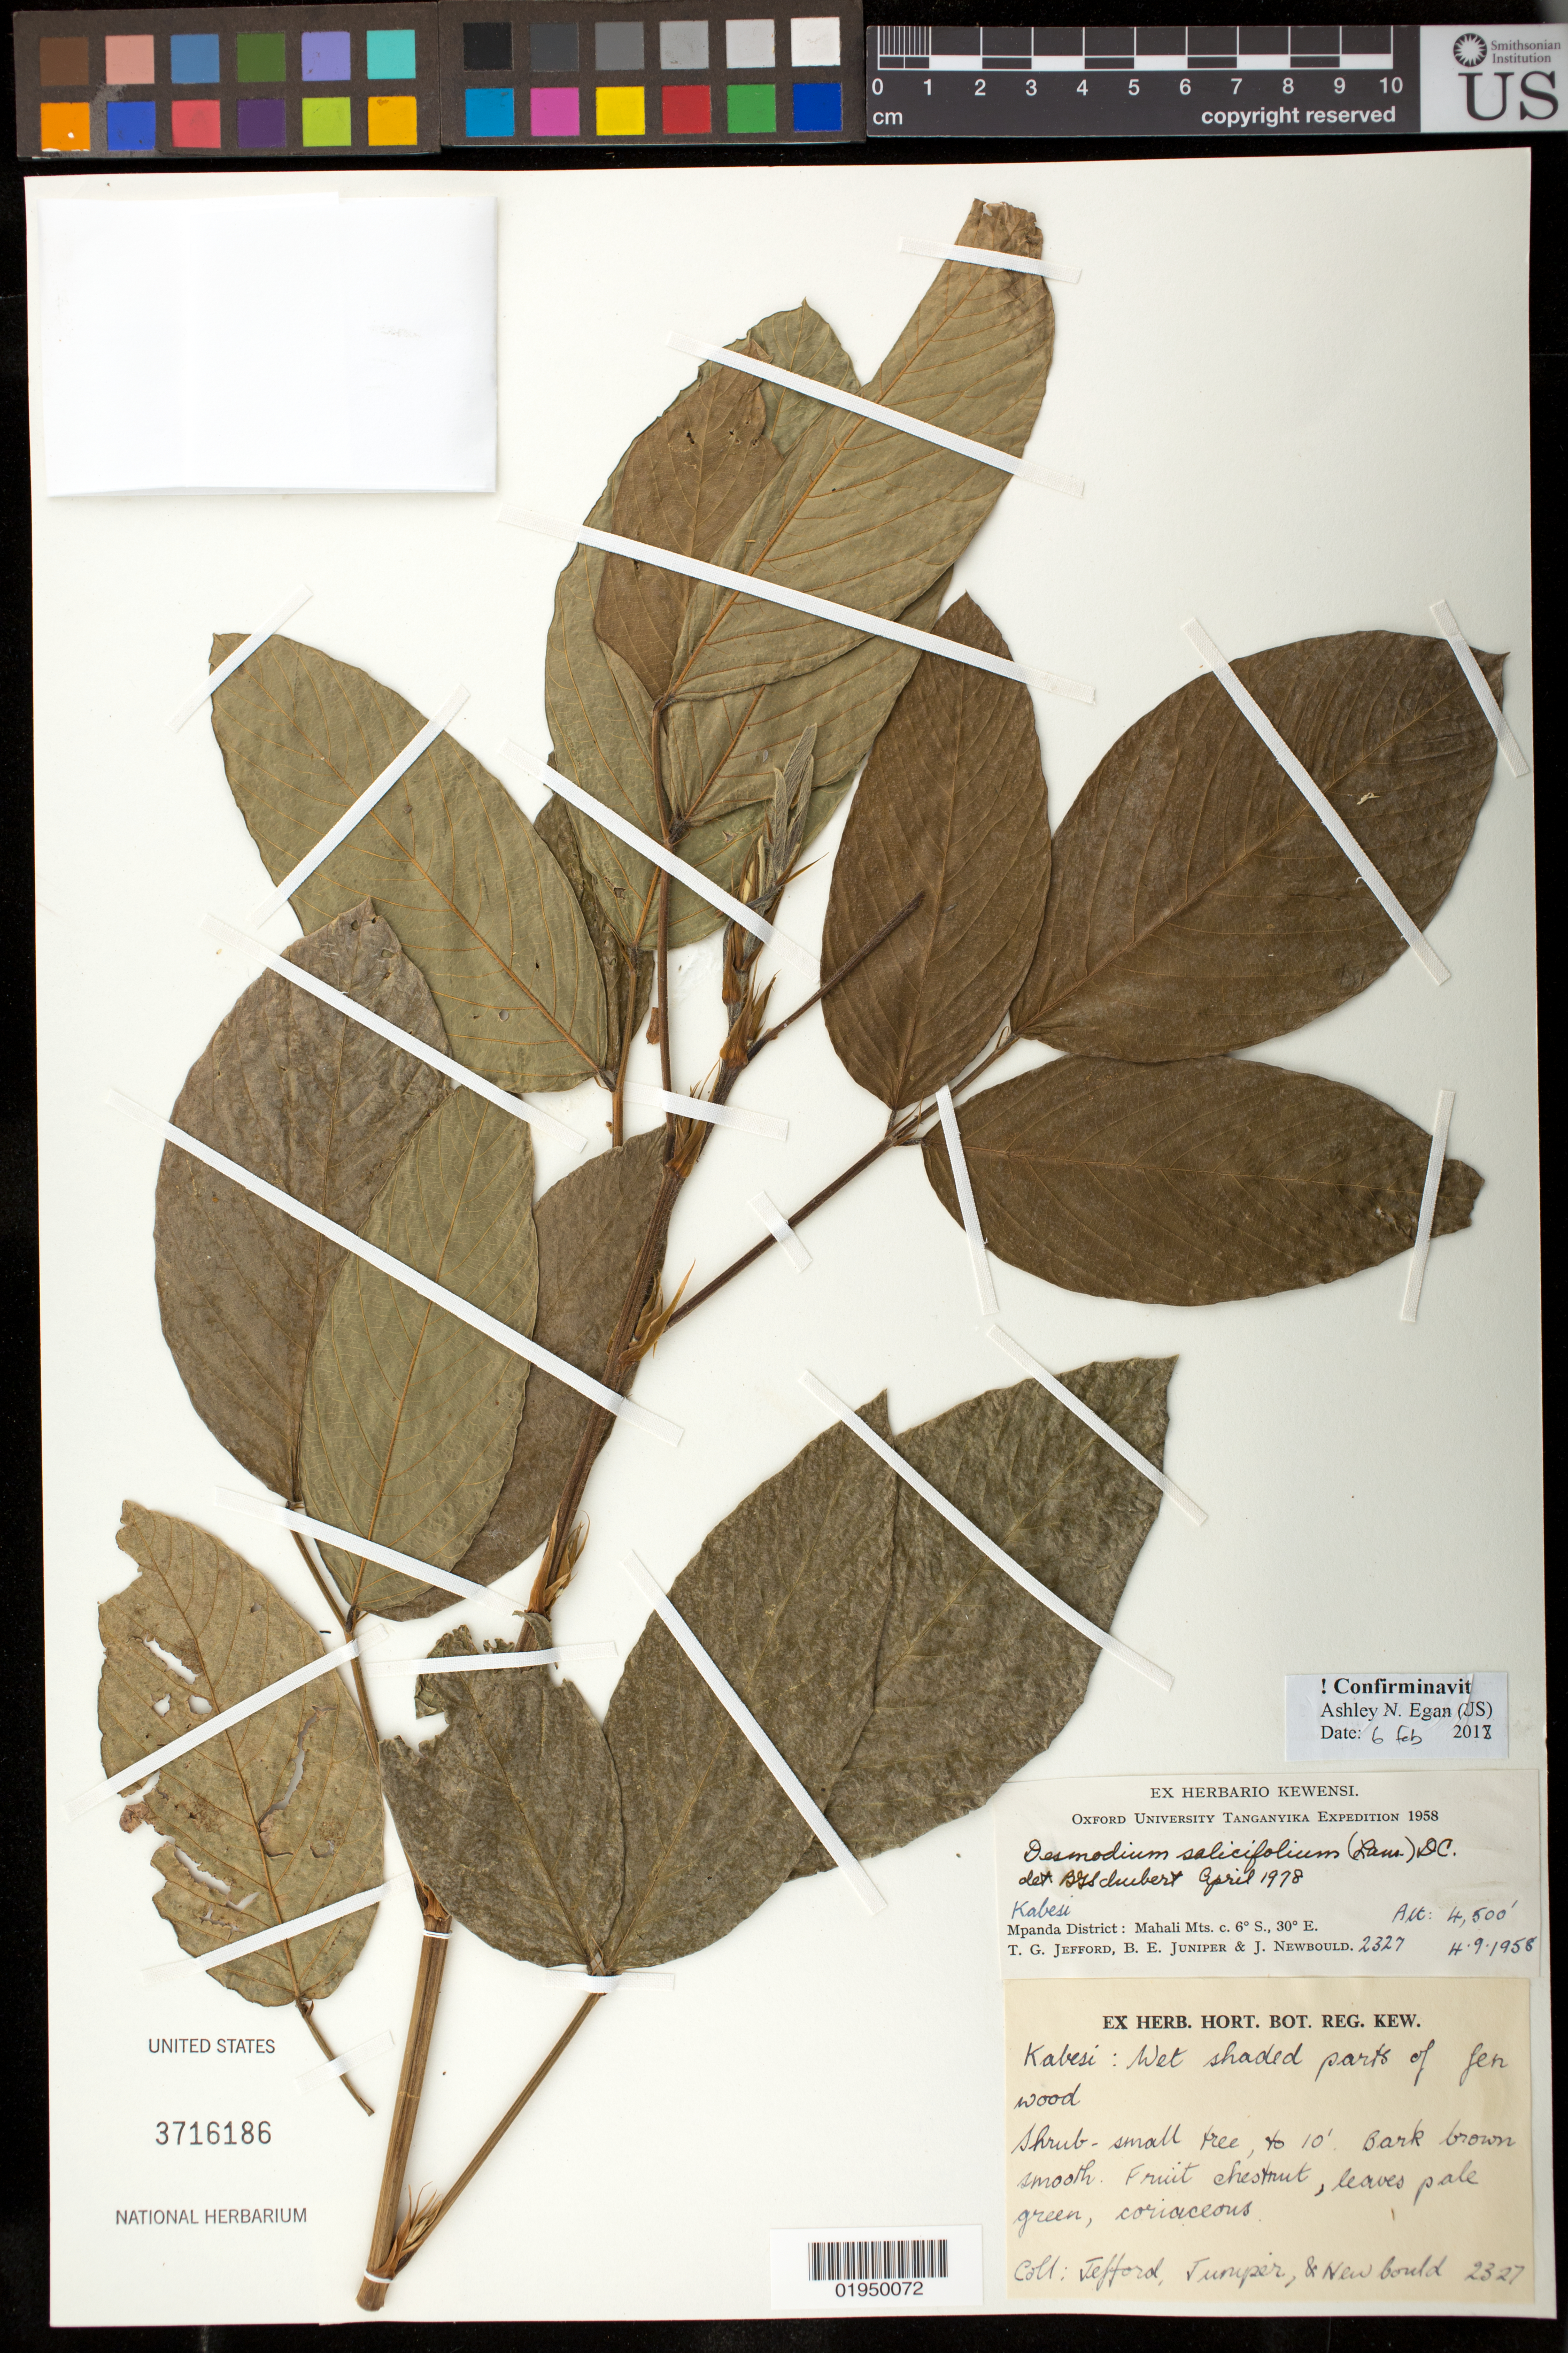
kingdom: Plantae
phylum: Tracheophyta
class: Magnoliopsida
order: Fabales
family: Fabaceae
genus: Pleurolobus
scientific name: Pleurolobus salicifolius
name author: (Poir.) H. Ohashi & K. Ohashi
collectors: T. Jefford, B. Juniper & J. Newbould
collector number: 2327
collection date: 1958-09-04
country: Tanzania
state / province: Kigoma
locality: Tanganyika Expedition. Kabesi. Mpanda District: Mahali Mts.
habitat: Wet shaded parts of fen wood.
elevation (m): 1372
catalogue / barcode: US 3716186